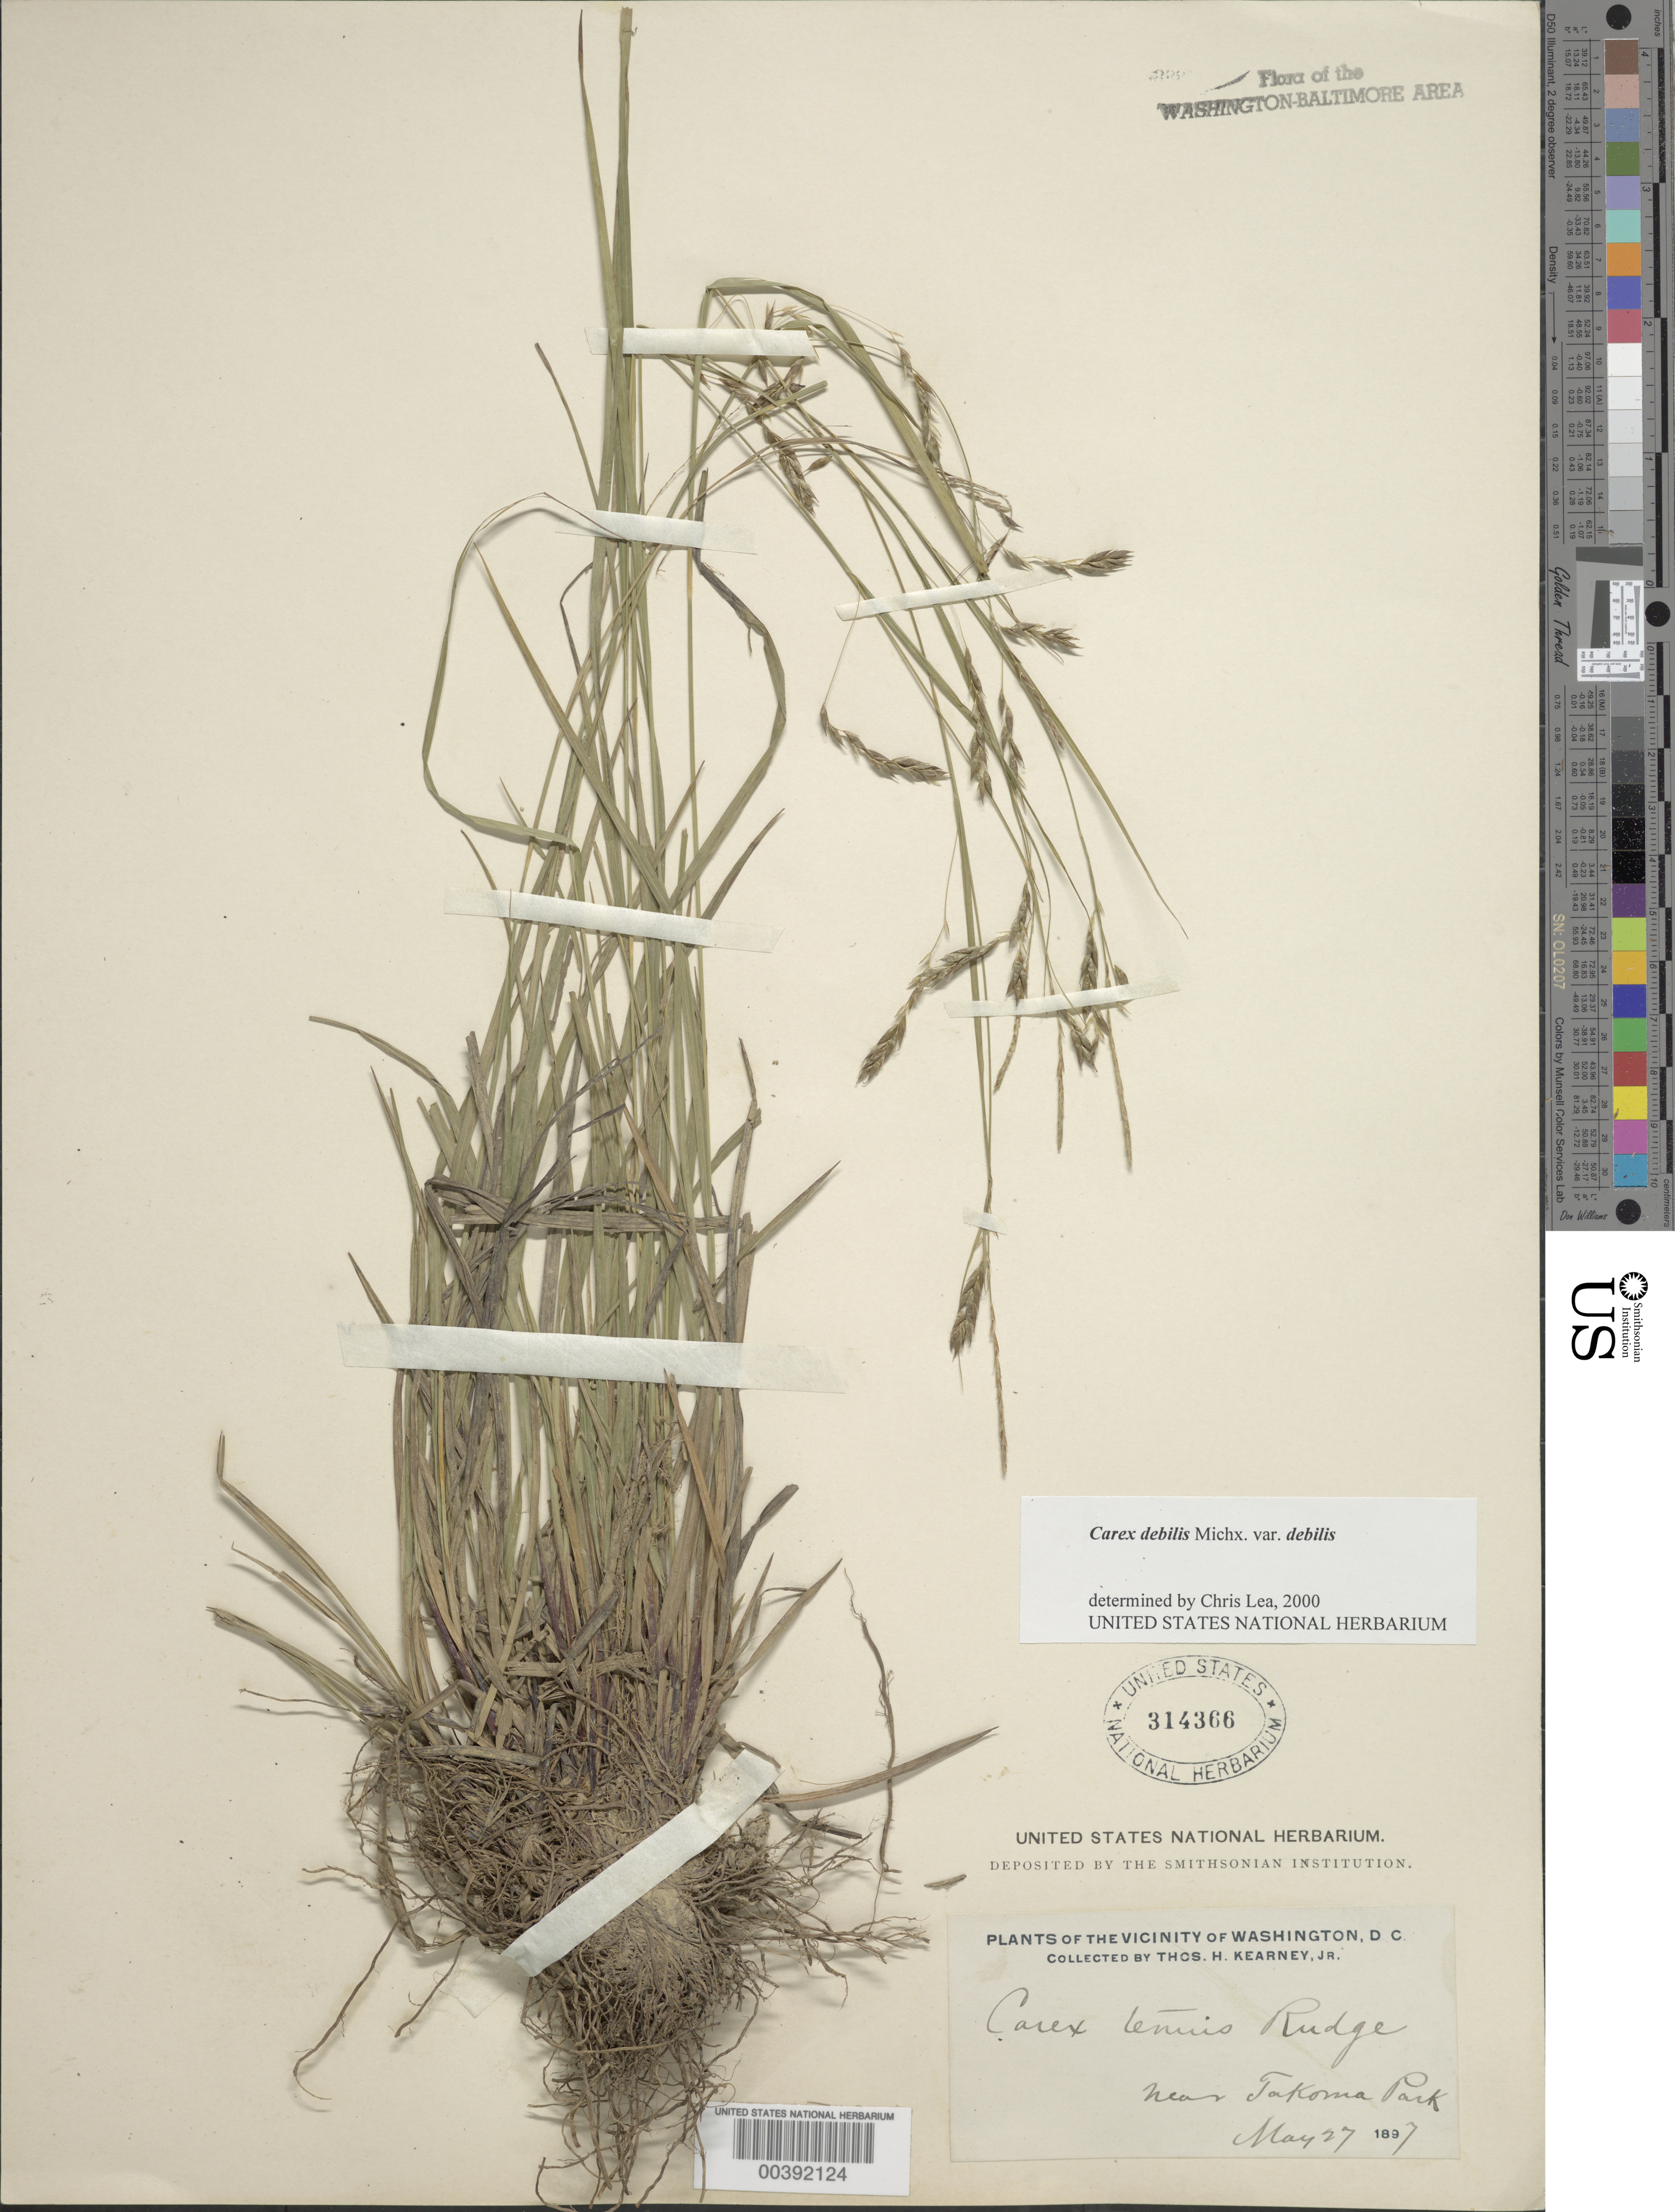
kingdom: Plantae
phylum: Tracheophyta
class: Liliopsida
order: Poales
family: Cyperaceae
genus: Carex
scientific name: Carex debilis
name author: Michx.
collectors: T. H. Kearney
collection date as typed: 27 May 1897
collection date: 1897-05-27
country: United States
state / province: Maryland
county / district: Montgomery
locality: Takoma Park vicinity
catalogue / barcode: US 314366